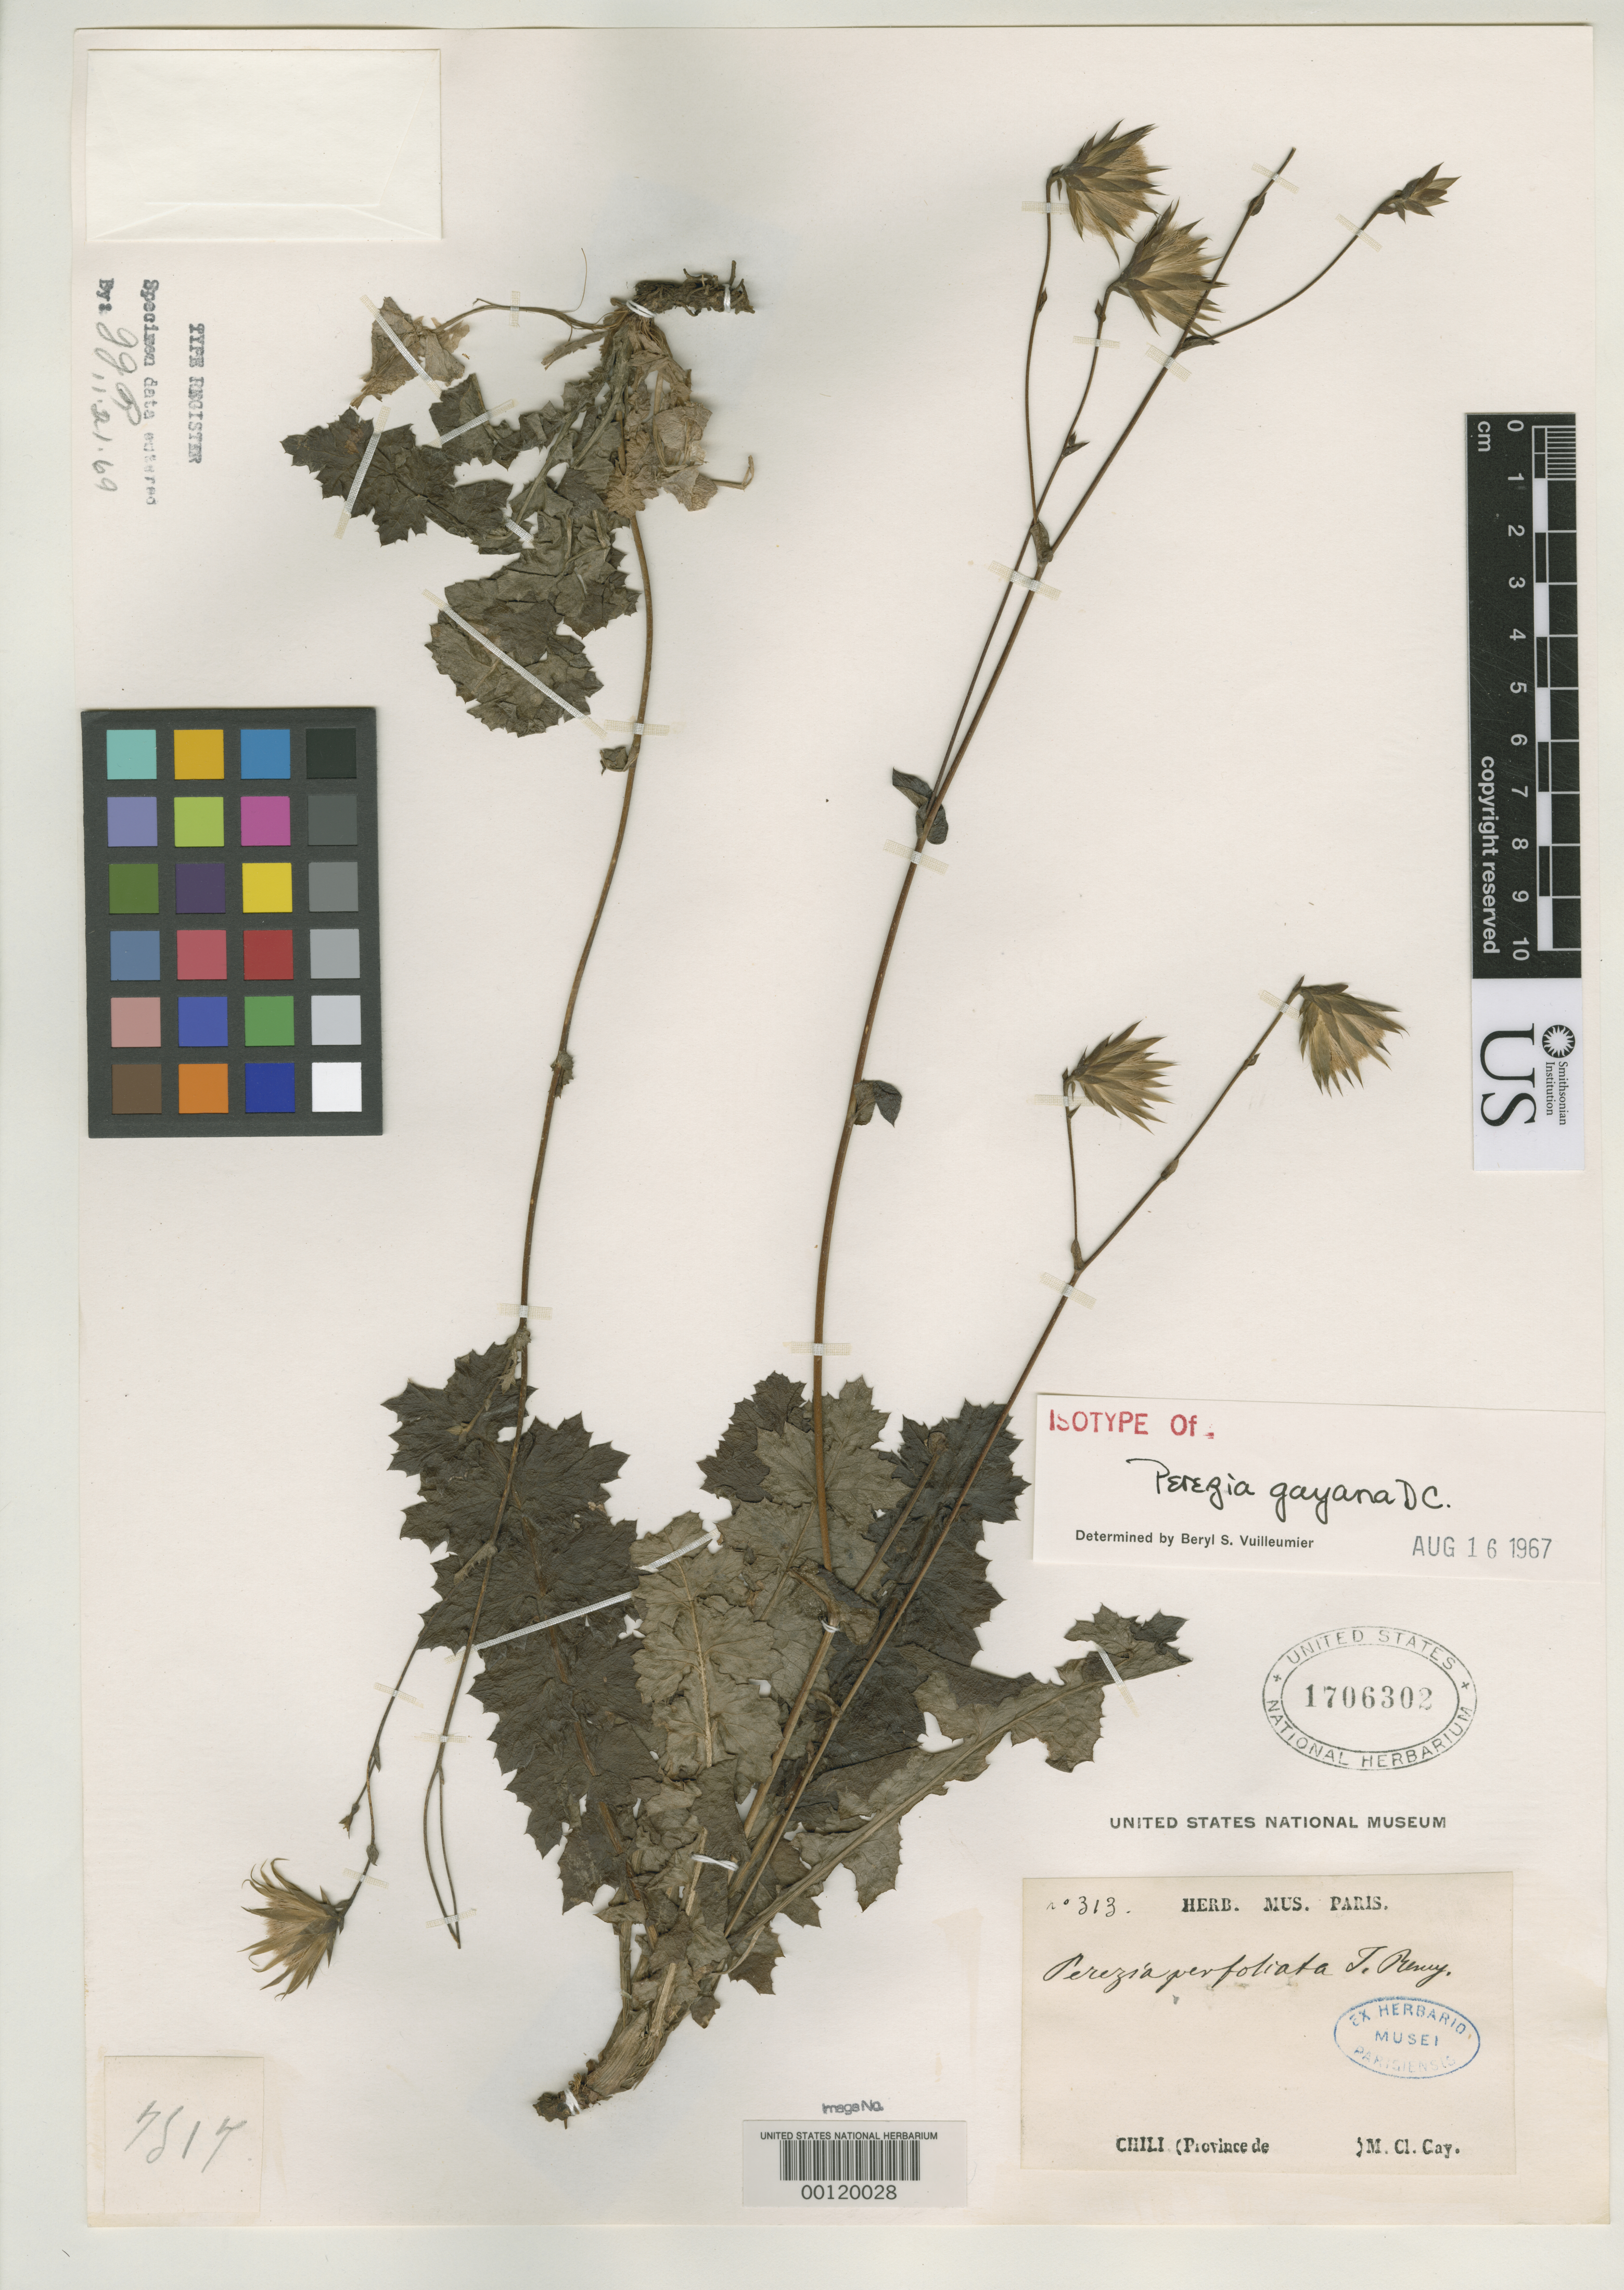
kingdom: Plantae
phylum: Tracheophyta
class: Magnoliopsida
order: Asterales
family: Asteraceae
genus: Perezia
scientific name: Perezia perfoliata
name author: J. Rémy in Gay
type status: Isotype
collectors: C. Gay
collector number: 313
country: Chile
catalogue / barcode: US 1706302